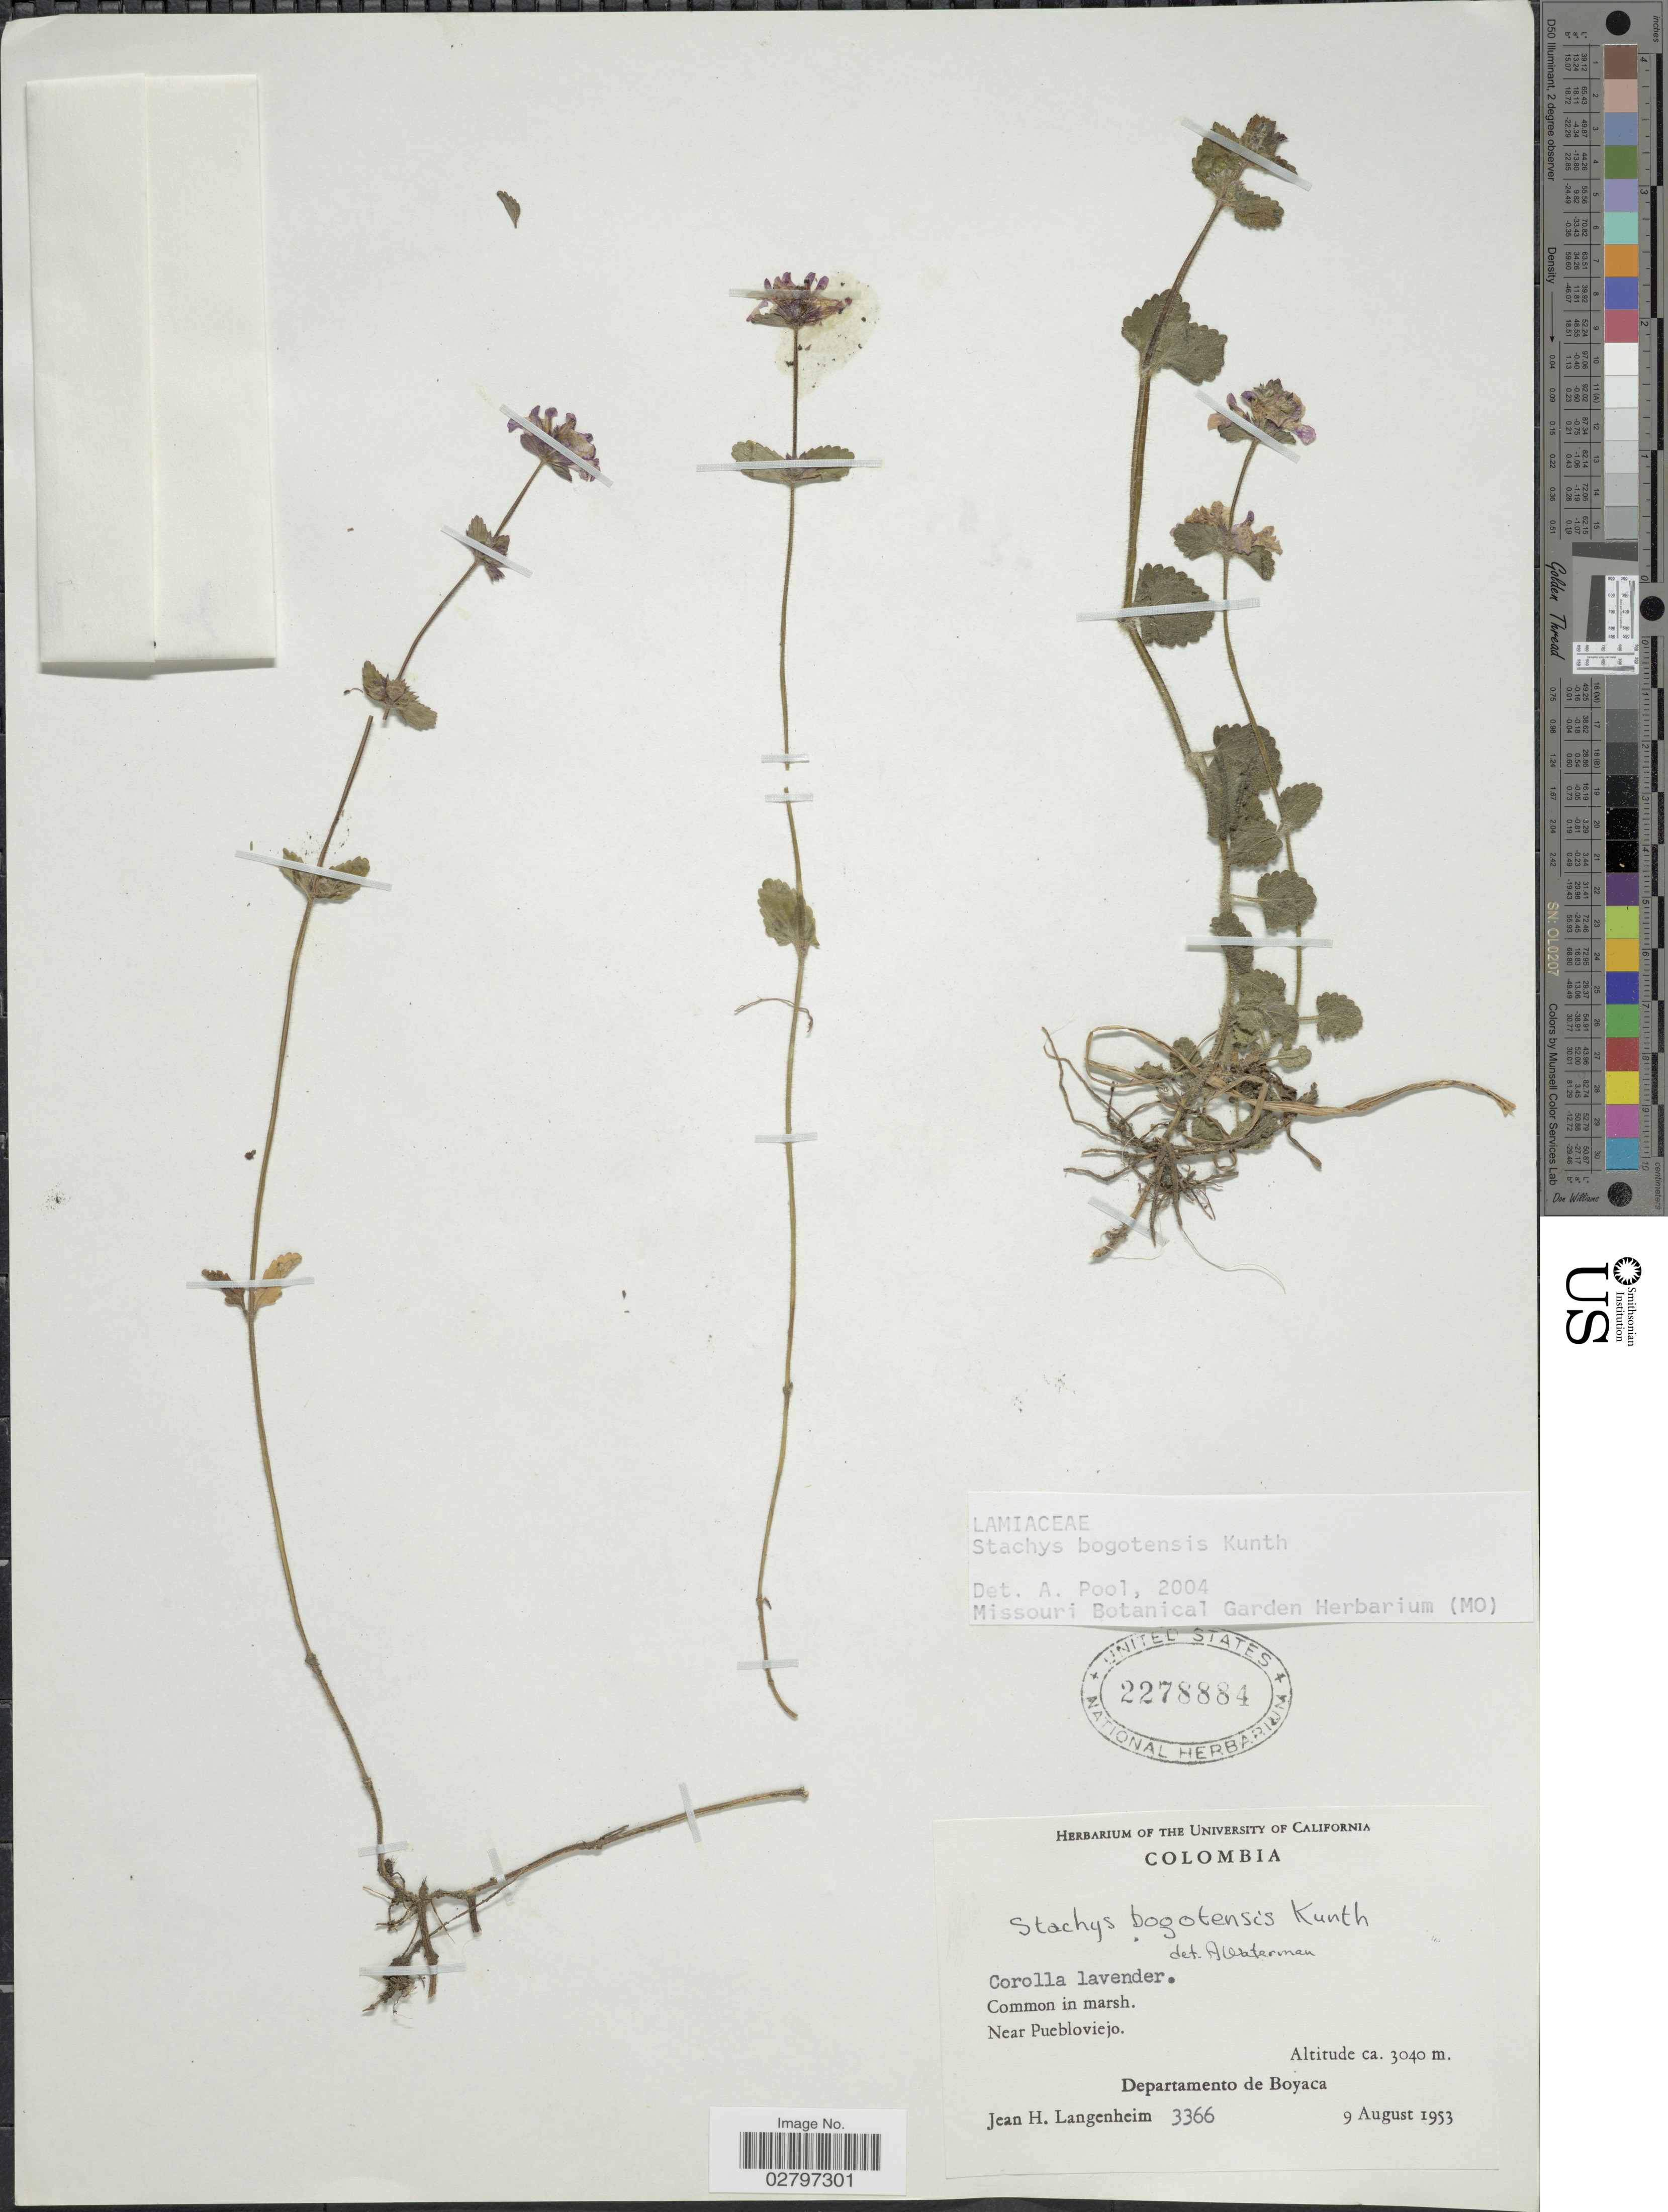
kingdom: Plantae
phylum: Tracheophyta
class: Magnoliopsida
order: Lamiales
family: Lamiaceae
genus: Stachys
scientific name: Stachys bogotensis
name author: Kunth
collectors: J. H. Langenheim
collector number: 3366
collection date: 1953-08-09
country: Colombia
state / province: Boyacá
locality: Near Puebloviejo, Departamento de Boyaca.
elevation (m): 3040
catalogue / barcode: US 2278884